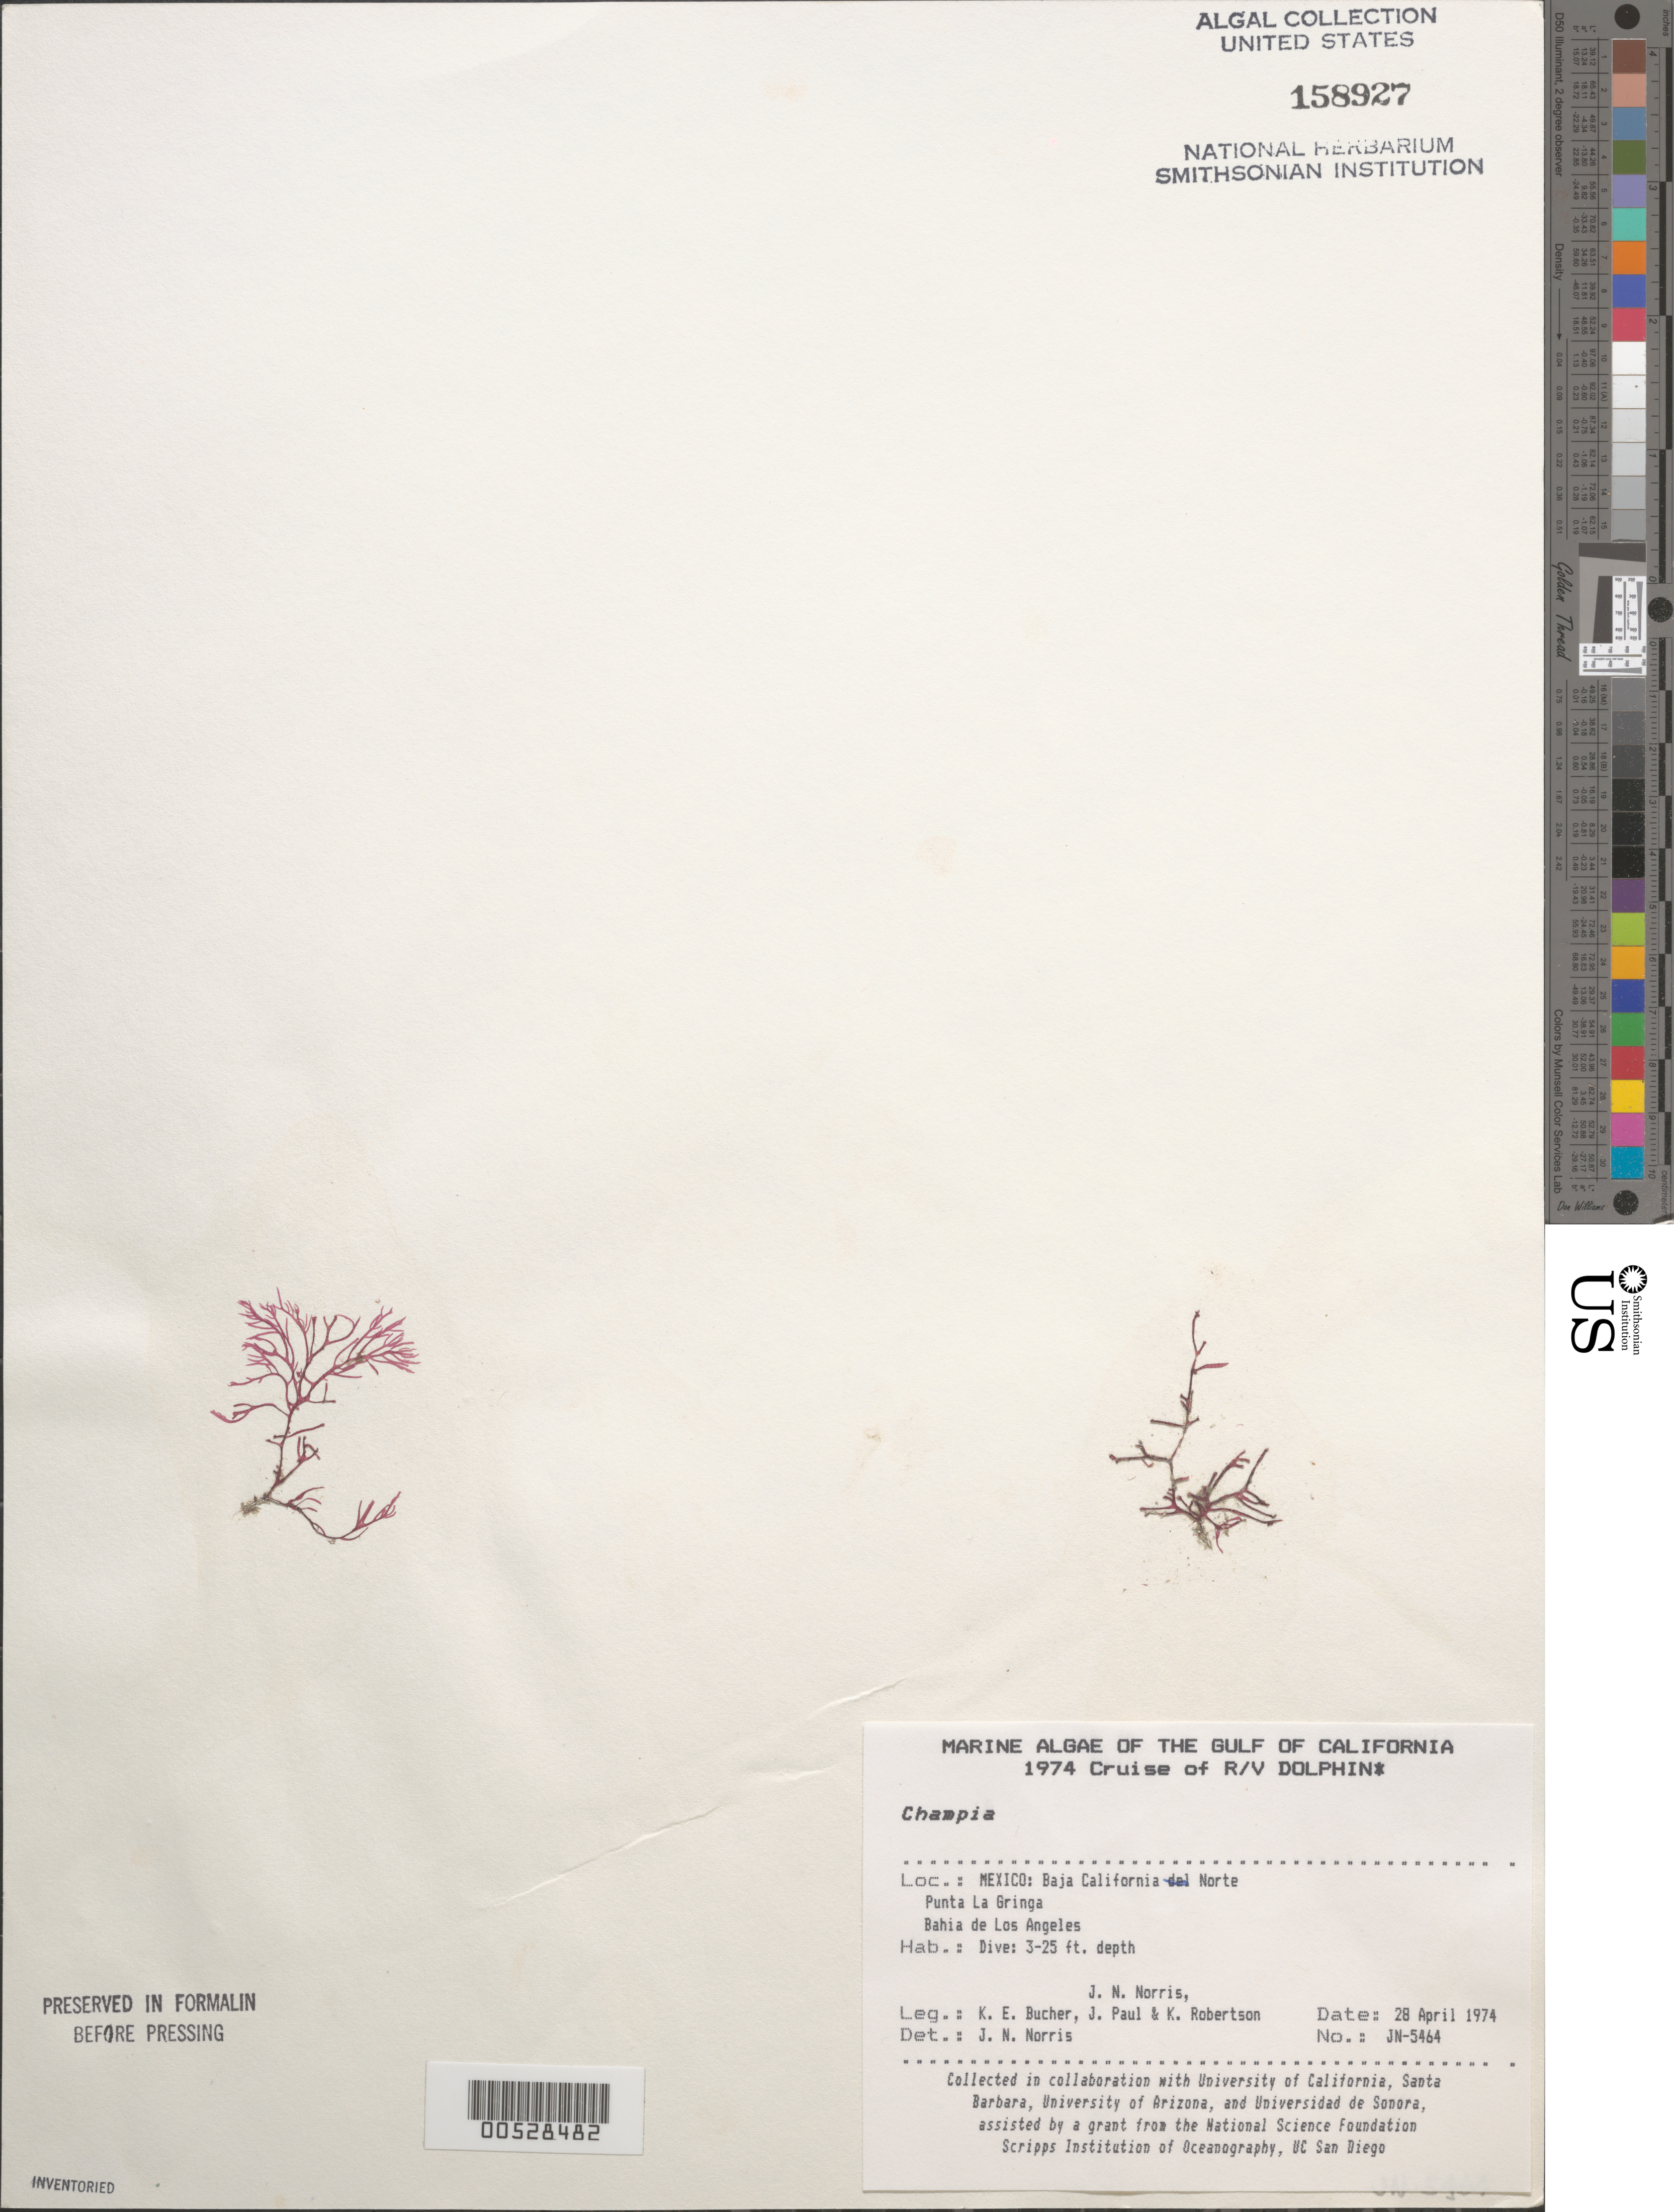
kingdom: Plantae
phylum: Rhodophyta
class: Florideophyceae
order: Rhodymeniales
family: Champiaceae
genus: Champia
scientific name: Champia sp.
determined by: Norris, James N.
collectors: J. N. Norris, K. E. Bucher, J. Paul & K. Robertson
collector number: JN-5464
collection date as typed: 28 Apr 1974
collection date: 1974-04-28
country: Mexico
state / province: Baja California Norte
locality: Punta La Gringa, Bahia de los Angeles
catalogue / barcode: US 158927